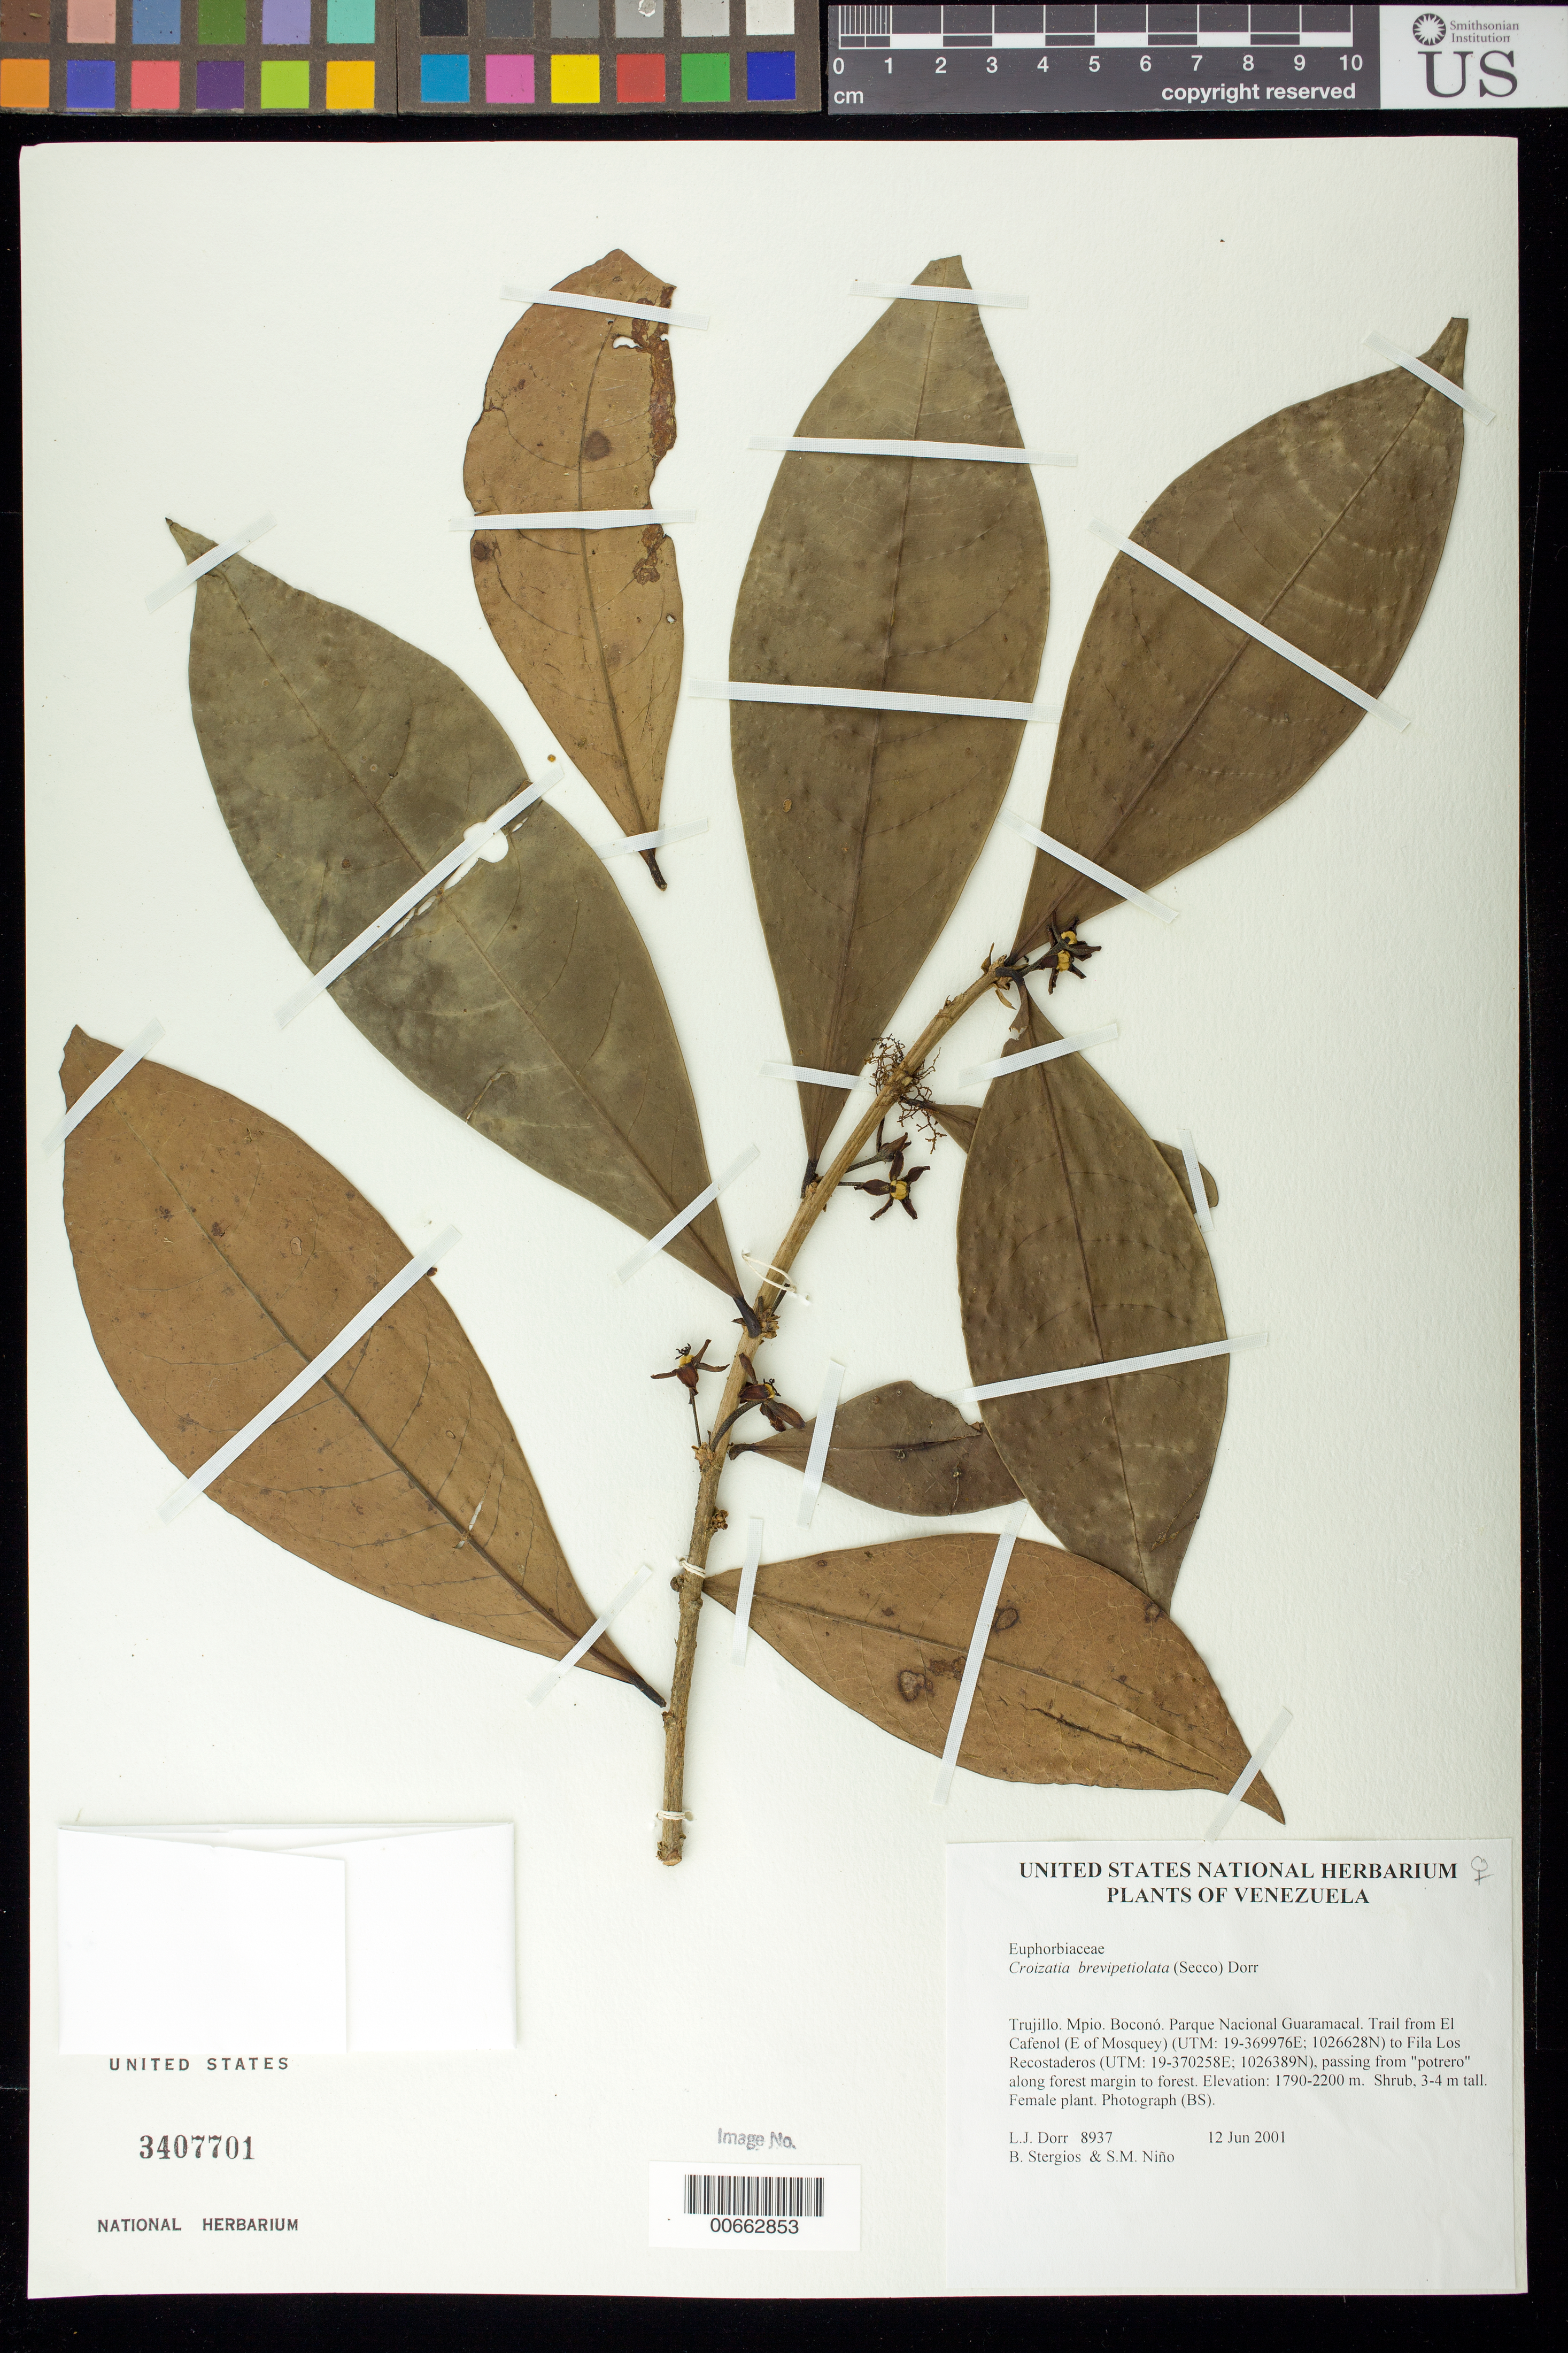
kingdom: Plantae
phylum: Tracheophyta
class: Magnoliopsida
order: Malpighiales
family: Phyllanthaceae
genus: Croizatia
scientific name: Croizatia brevipetiolata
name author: (Secco) Dorr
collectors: L. J. Dorr, B. G. Stergios & S. M. Niño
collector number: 8937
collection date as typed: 12 Jun 2001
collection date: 2001-06-12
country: Venezuela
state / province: Trujillo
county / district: Boconó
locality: Parque Nacional Guaramacal. Trail from El Cafenol (E of Mosquey) to Fila Los Recostaderos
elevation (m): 1790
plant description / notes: AAU, F, K, MO, NY, PORT, TEX, US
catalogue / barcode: US 3407701